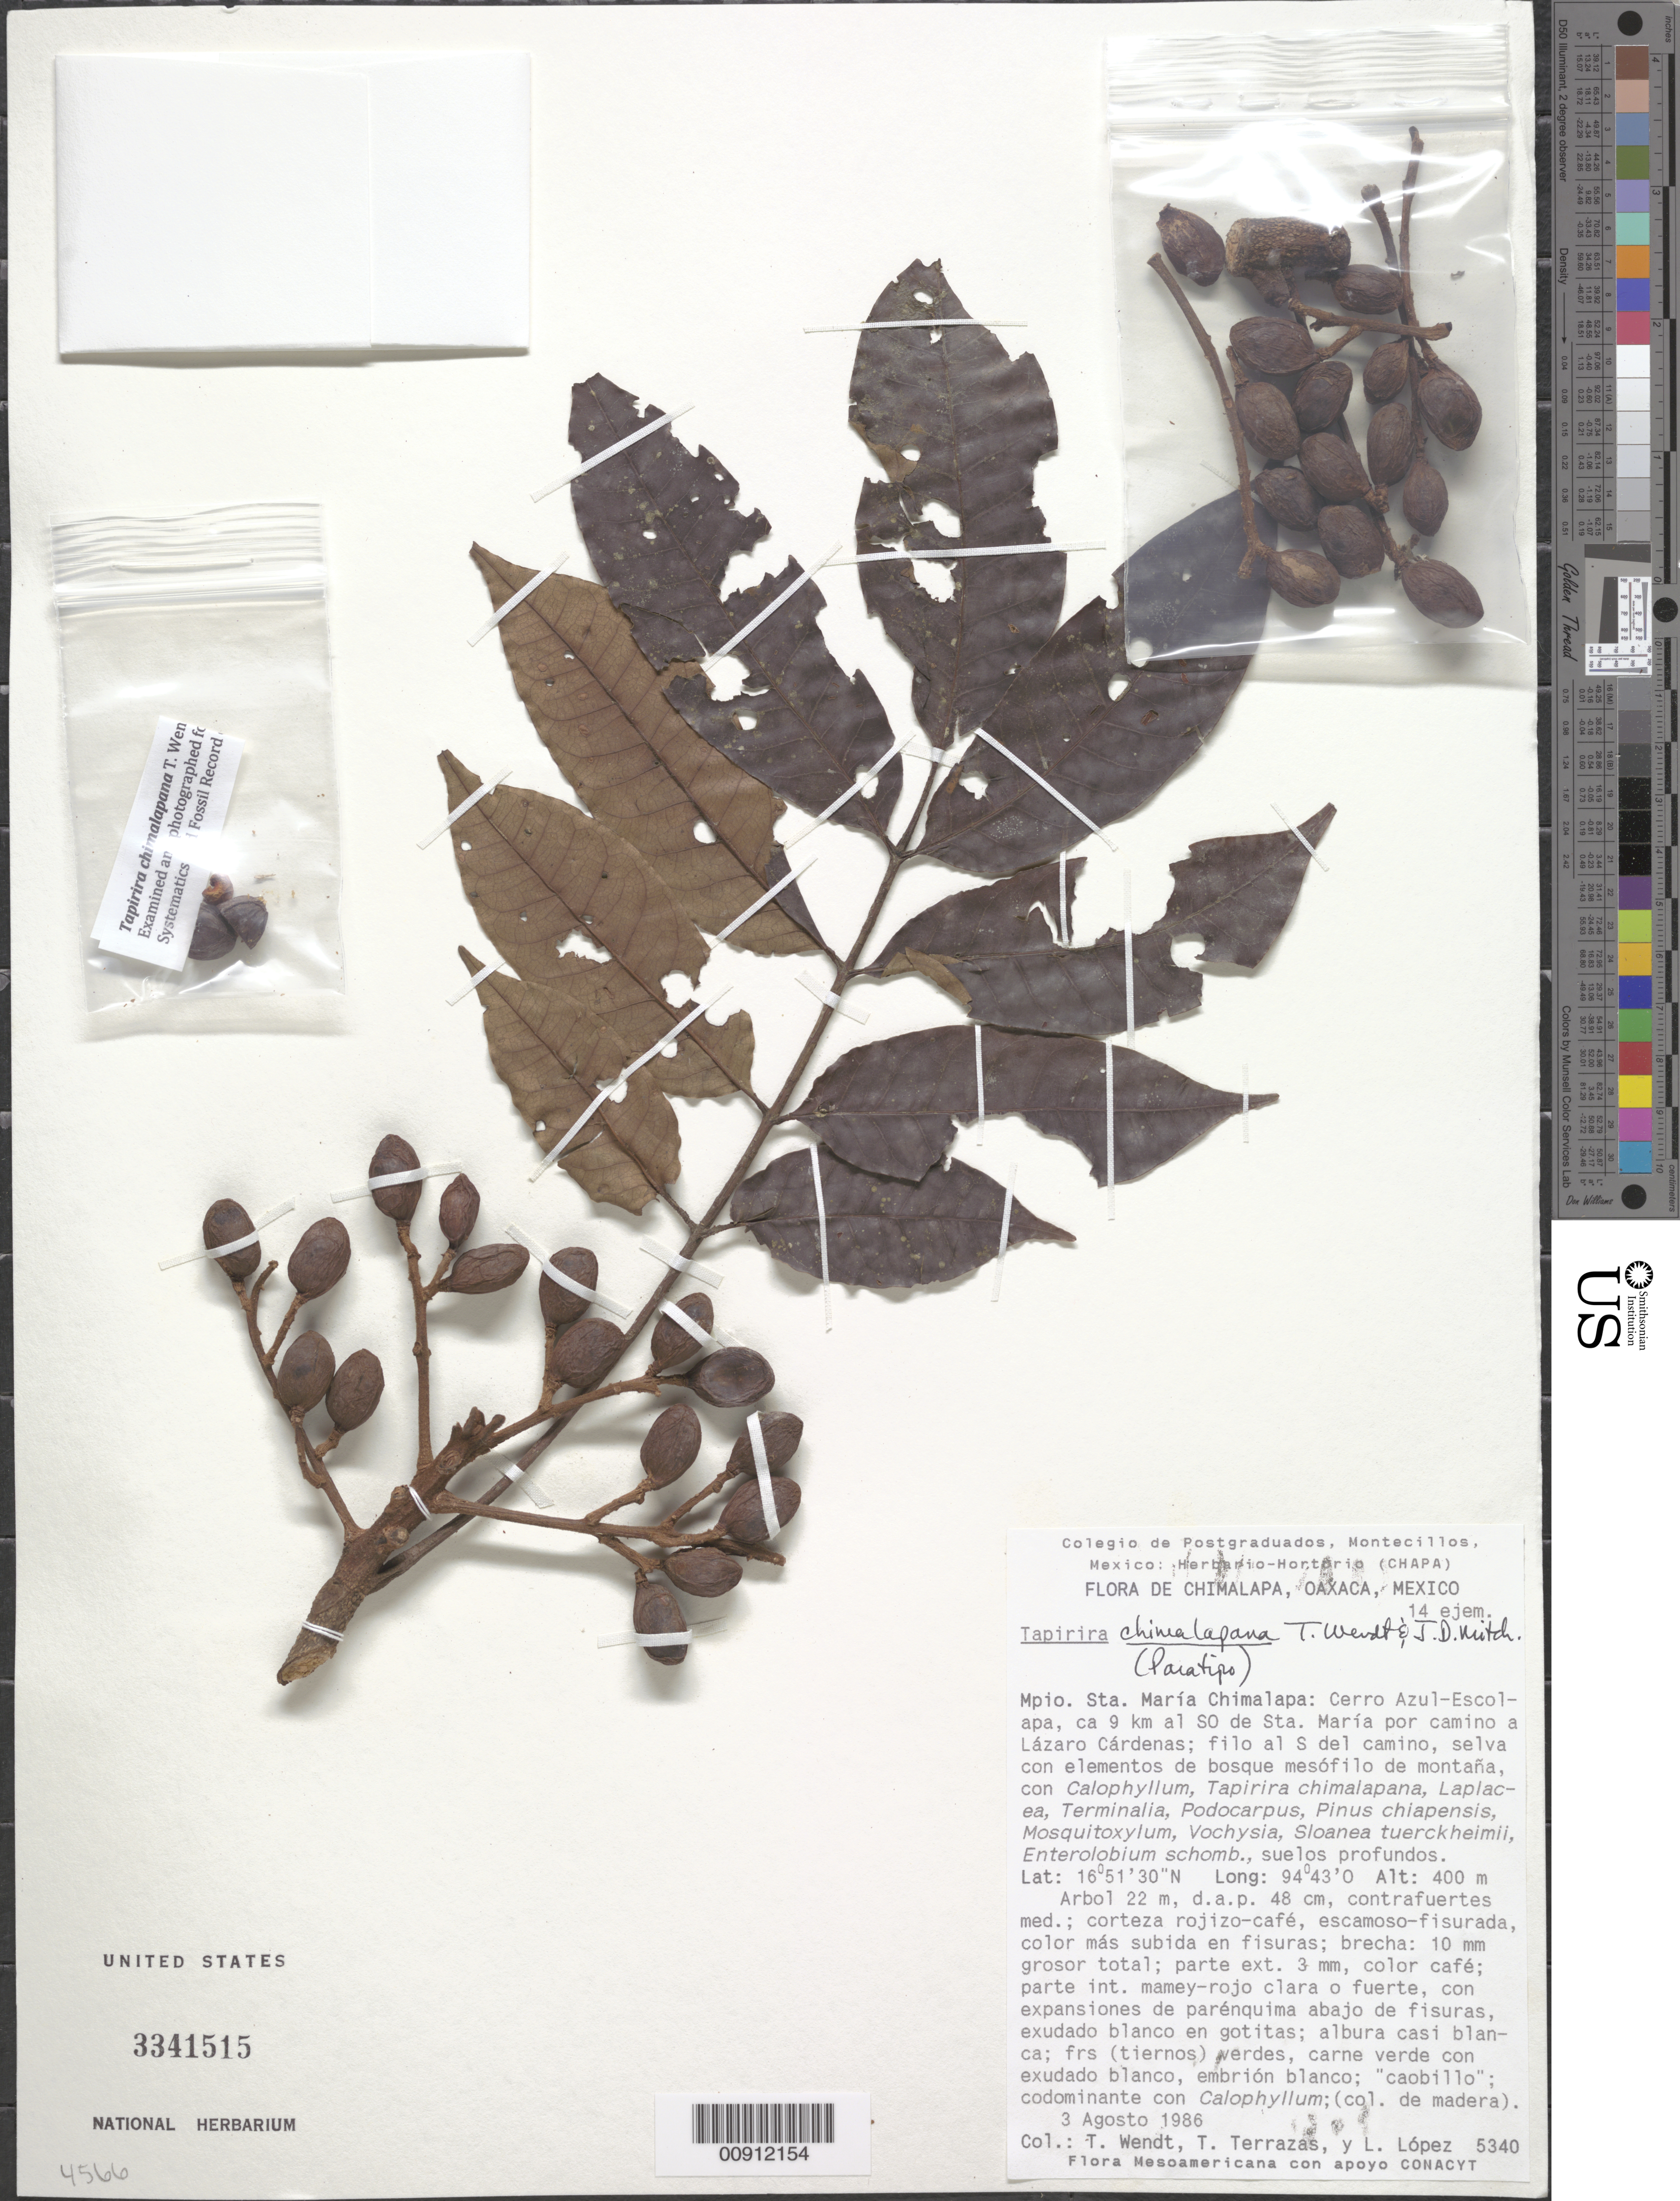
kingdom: Plantae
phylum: Tracheophyta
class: Magnoliopsida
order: Sapindales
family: Anacardiaceae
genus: Tapirira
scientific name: Tapirira chimalapana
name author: T. Wendt & J.D. Mitch.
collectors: T. L. Wendt, T. Terrazas S. & L. Lopez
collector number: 5340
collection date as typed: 03 Aug 1986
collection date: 1986-08-03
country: Mexico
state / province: Oaxaca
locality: Oaxaca: Mpio. Sta. María Chimalapa: Cerro Azul - Escolapa, ca 9 km al SO de Sta. María por camino a Lázaro Cárdenas; filo al S del camino.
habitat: Selva con elementos de bosque mesófilo de montaña, con Calophyllum, Laplactea, Terminalia, Podocarpus, Pinus chiapensis,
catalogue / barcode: US 3341515